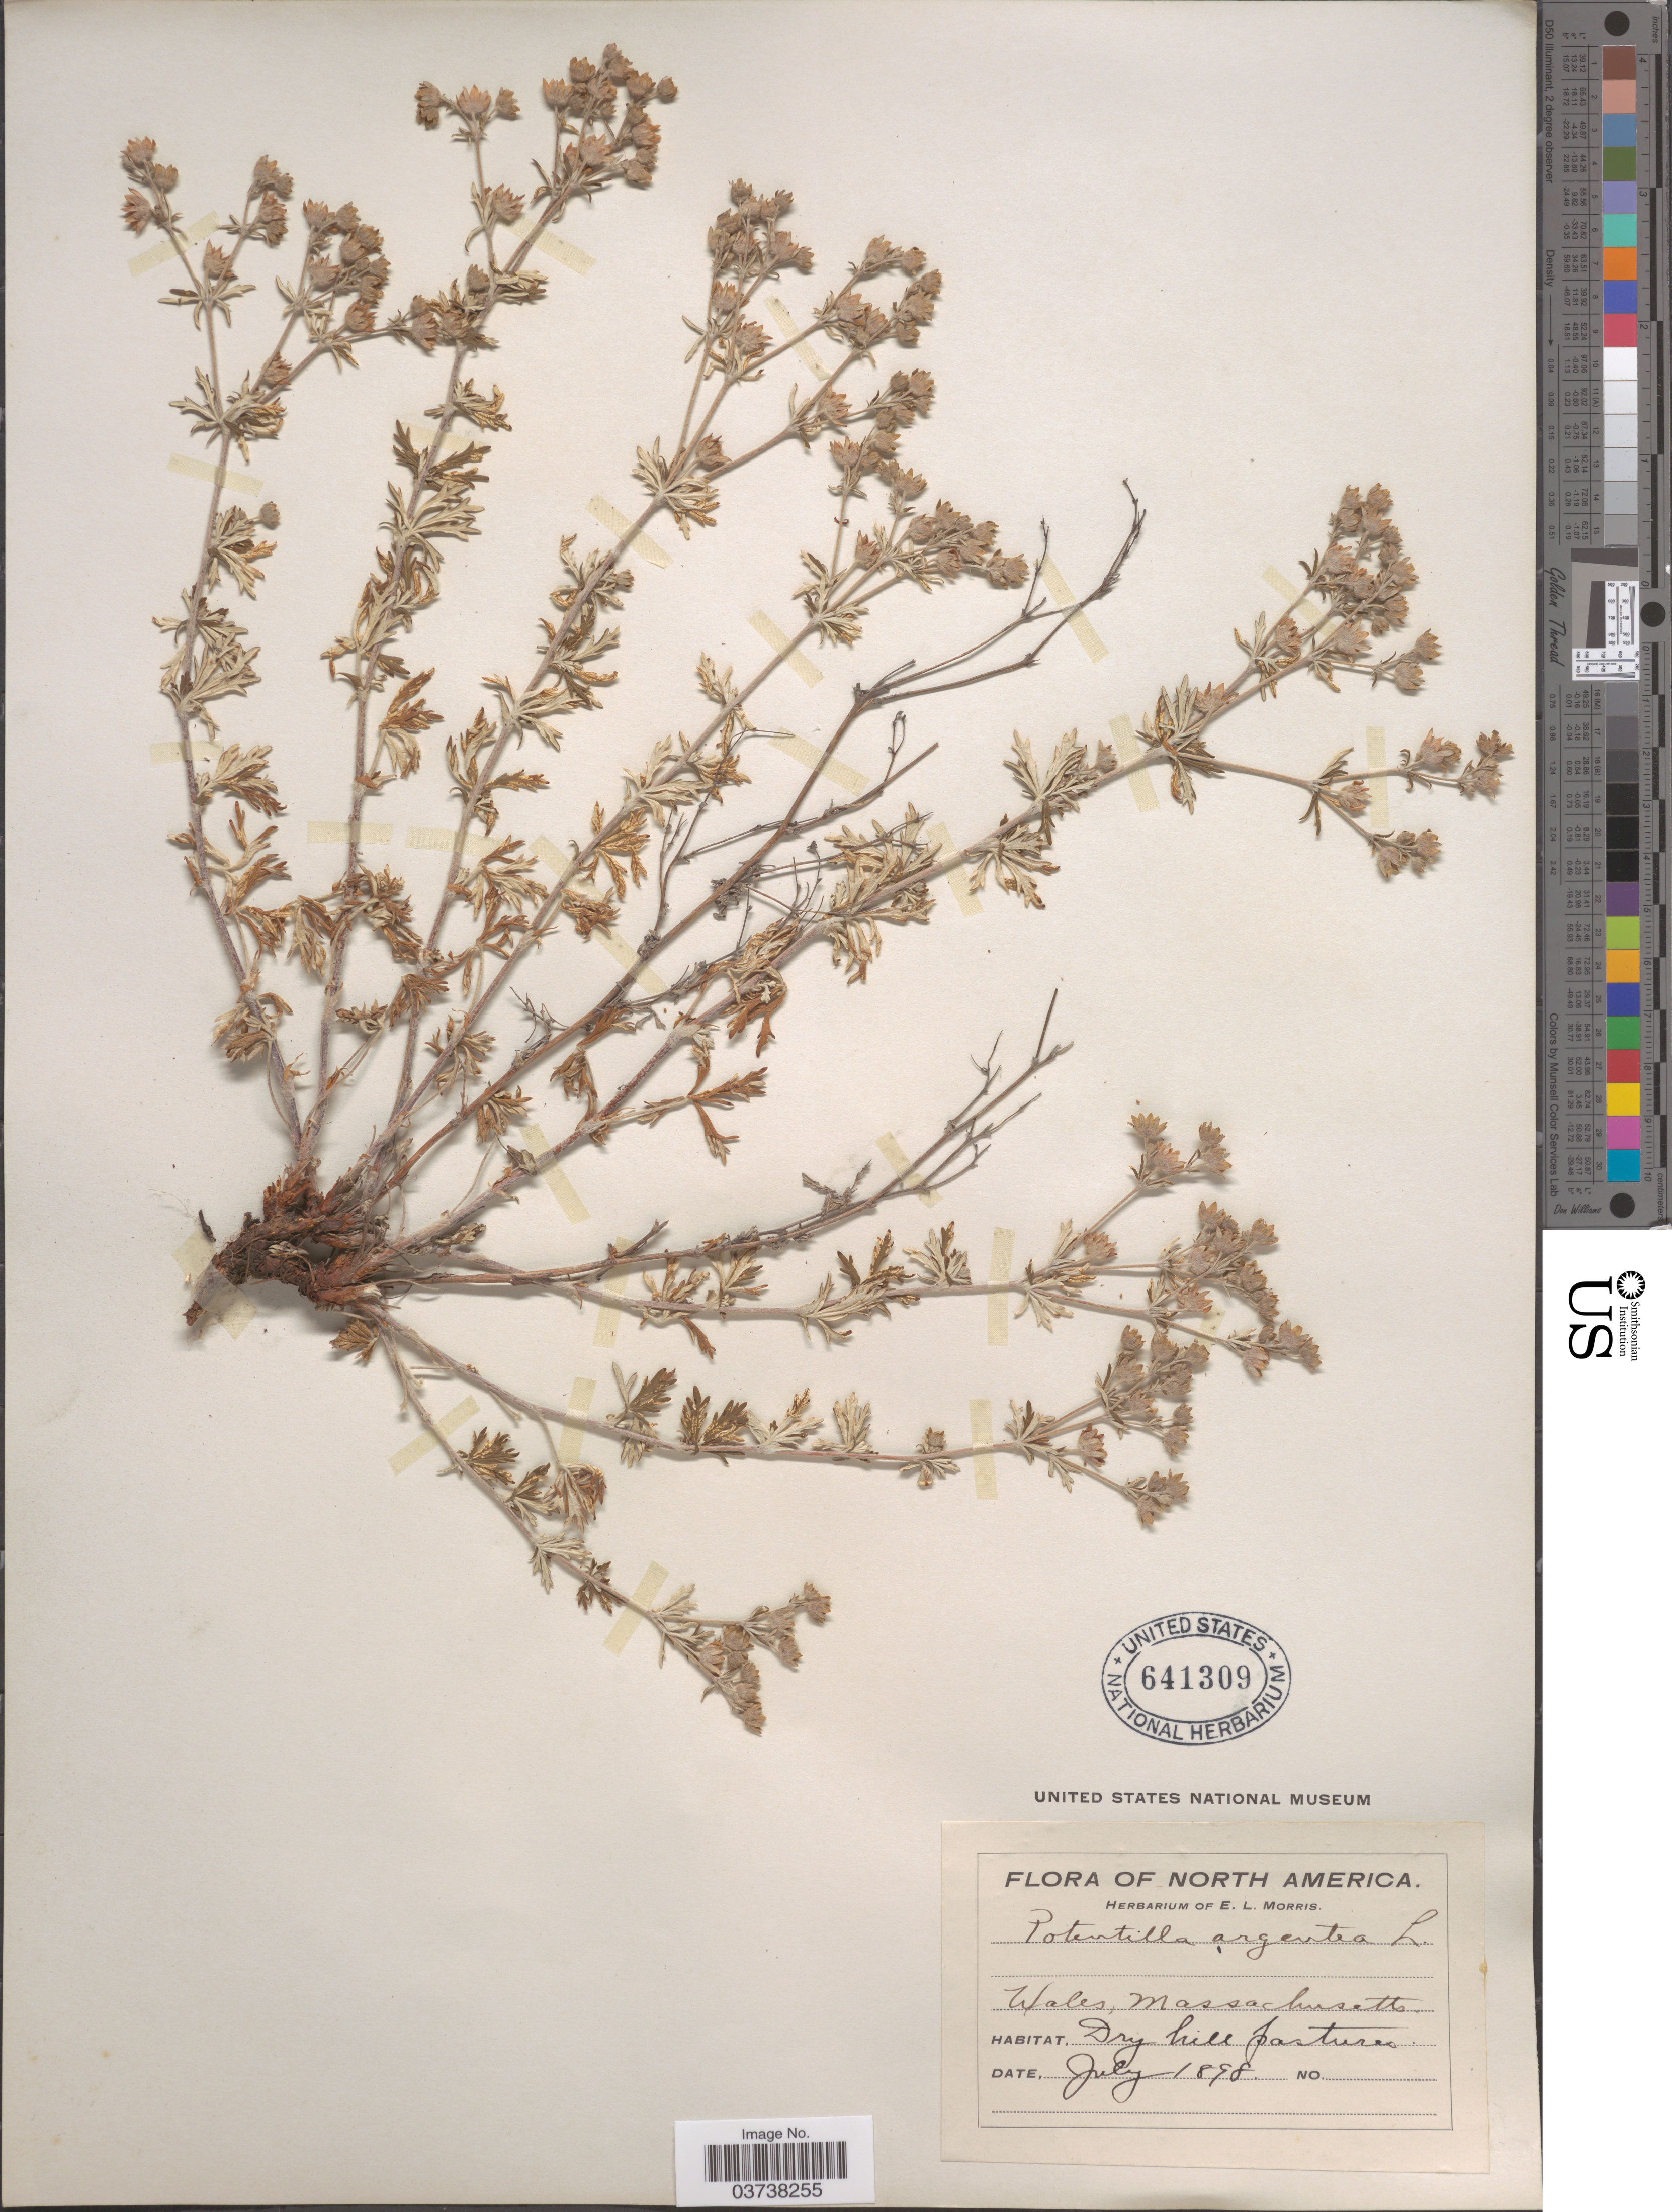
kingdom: Plantae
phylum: Tracheophyta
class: Magnoliopsida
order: Rosales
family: Rosaceae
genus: Potentilla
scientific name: Potentilla argentea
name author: L.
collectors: ex herb. E.L. Morris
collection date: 1898-07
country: United States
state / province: Massachusetts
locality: Wales.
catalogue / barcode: US 641309